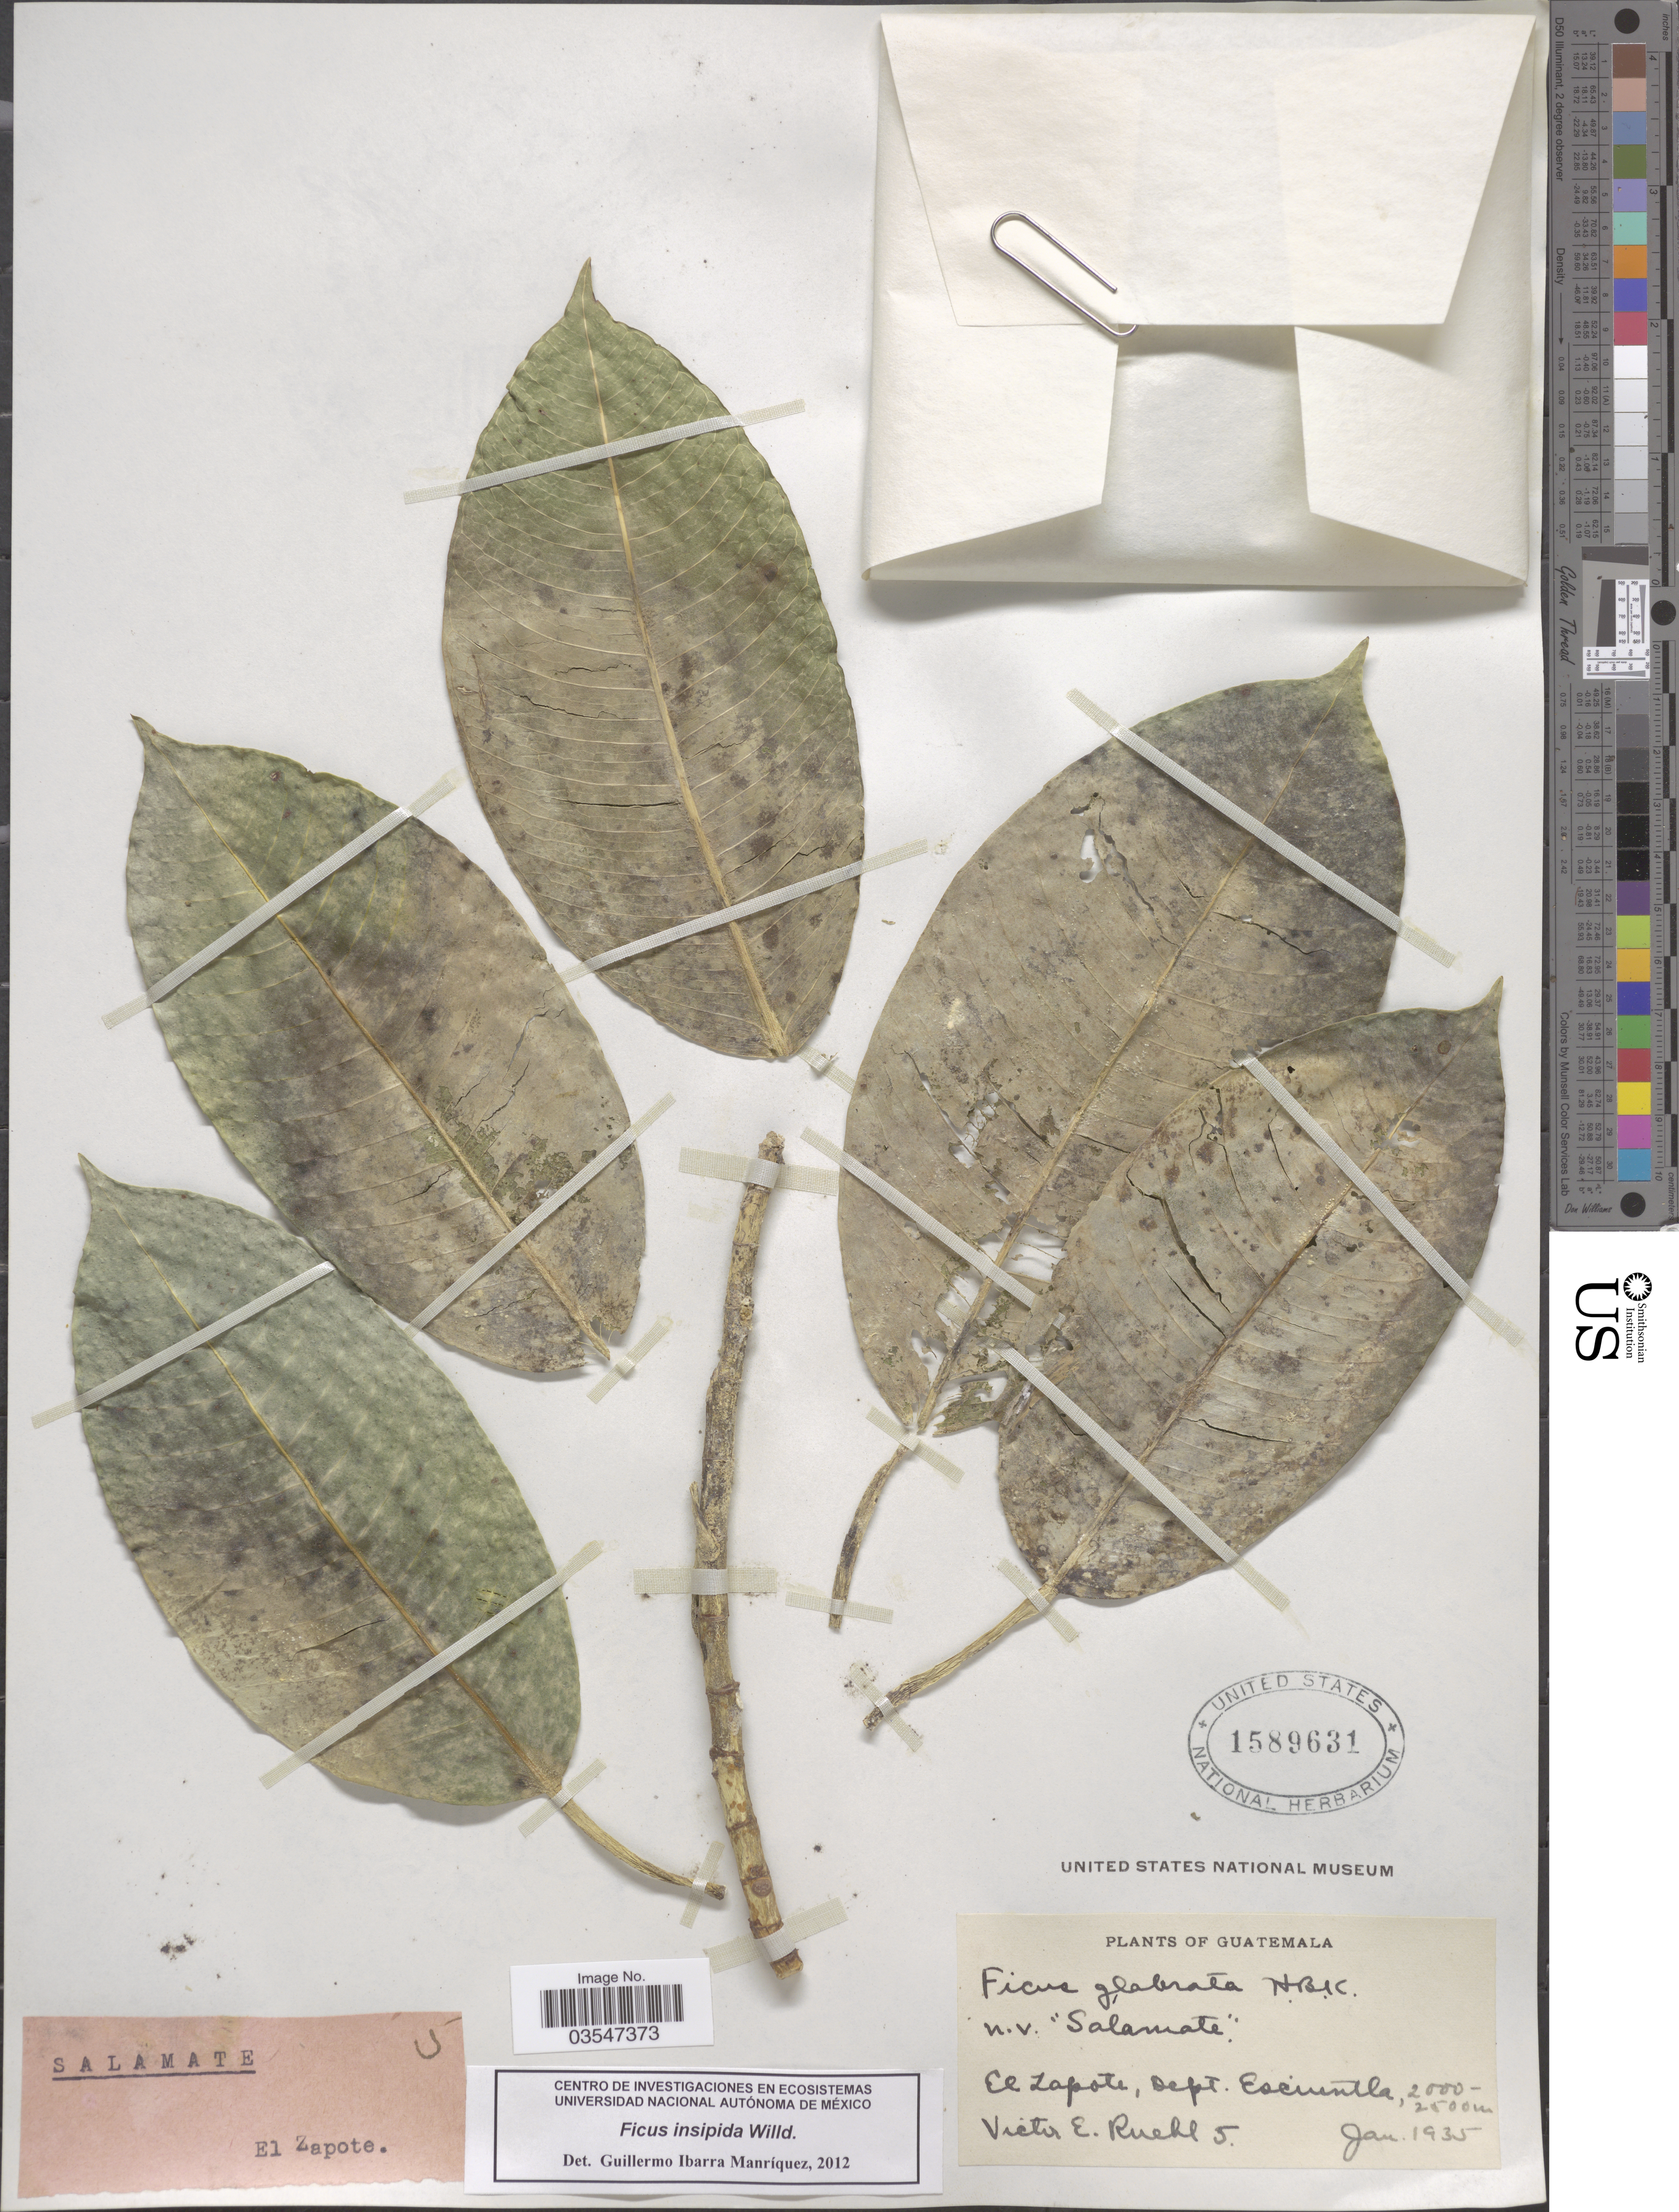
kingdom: Plantae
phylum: Tracheophyta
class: Magnoliopsida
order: Rosales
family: Moraceae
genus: Ficus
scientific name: Ficus insipida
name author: Willd.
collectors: V. Ruehl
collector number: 5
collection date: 1935-01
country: Guatemala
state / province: Escuintla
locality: El Zapote, Dept. Escuintla.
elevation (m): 2000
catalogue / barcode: US 1589631